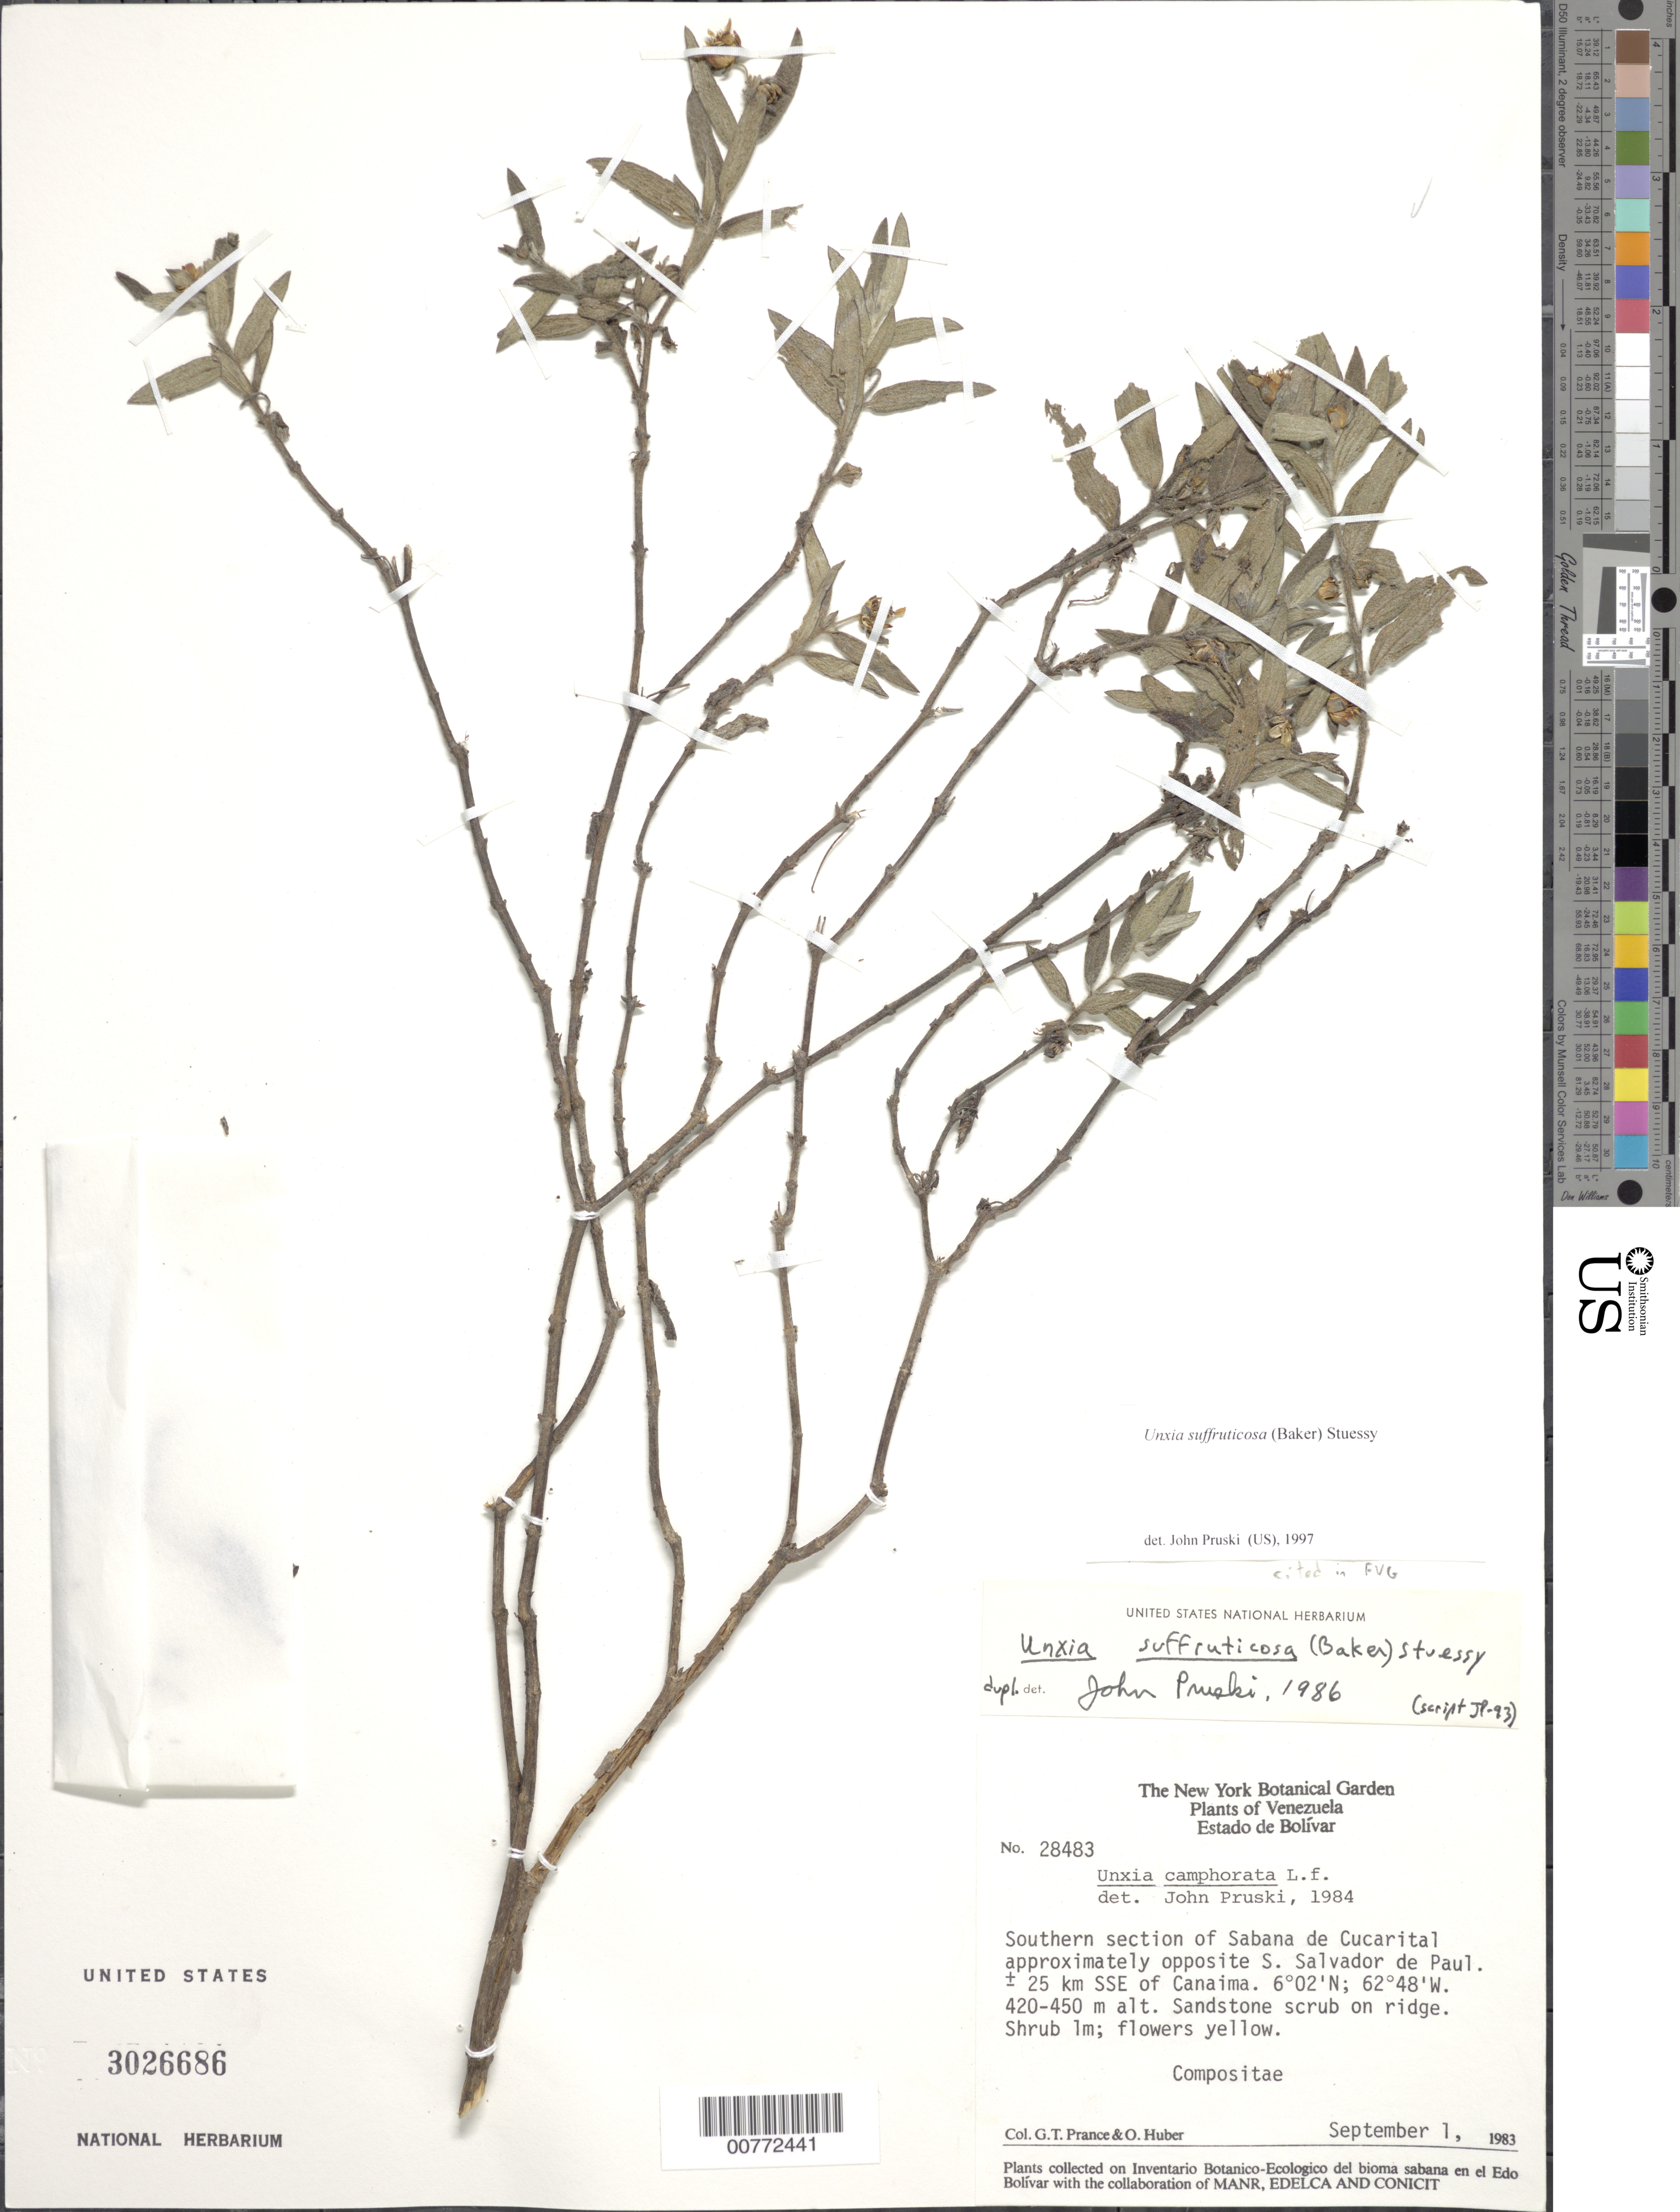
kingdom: Plantae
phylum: Tracheophyta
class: Magnoliopsida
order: Asterales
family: Asteraceae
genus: Unxia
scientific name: Unxia suffruticosa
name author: (Baker) Steussy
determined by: Pruski, J. F.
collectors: G. T. Prance & O. Huber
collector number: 28483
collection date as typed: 1-Sep-83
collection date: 1983-09-01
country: Venezuela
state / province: Bolívar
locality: Sabana de Cucarital, opposite S. Salvador de Paul, ± 25 km SSE of Canaima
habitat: Sandstone scrub on ridge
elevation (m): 420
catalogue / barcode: US 3026686